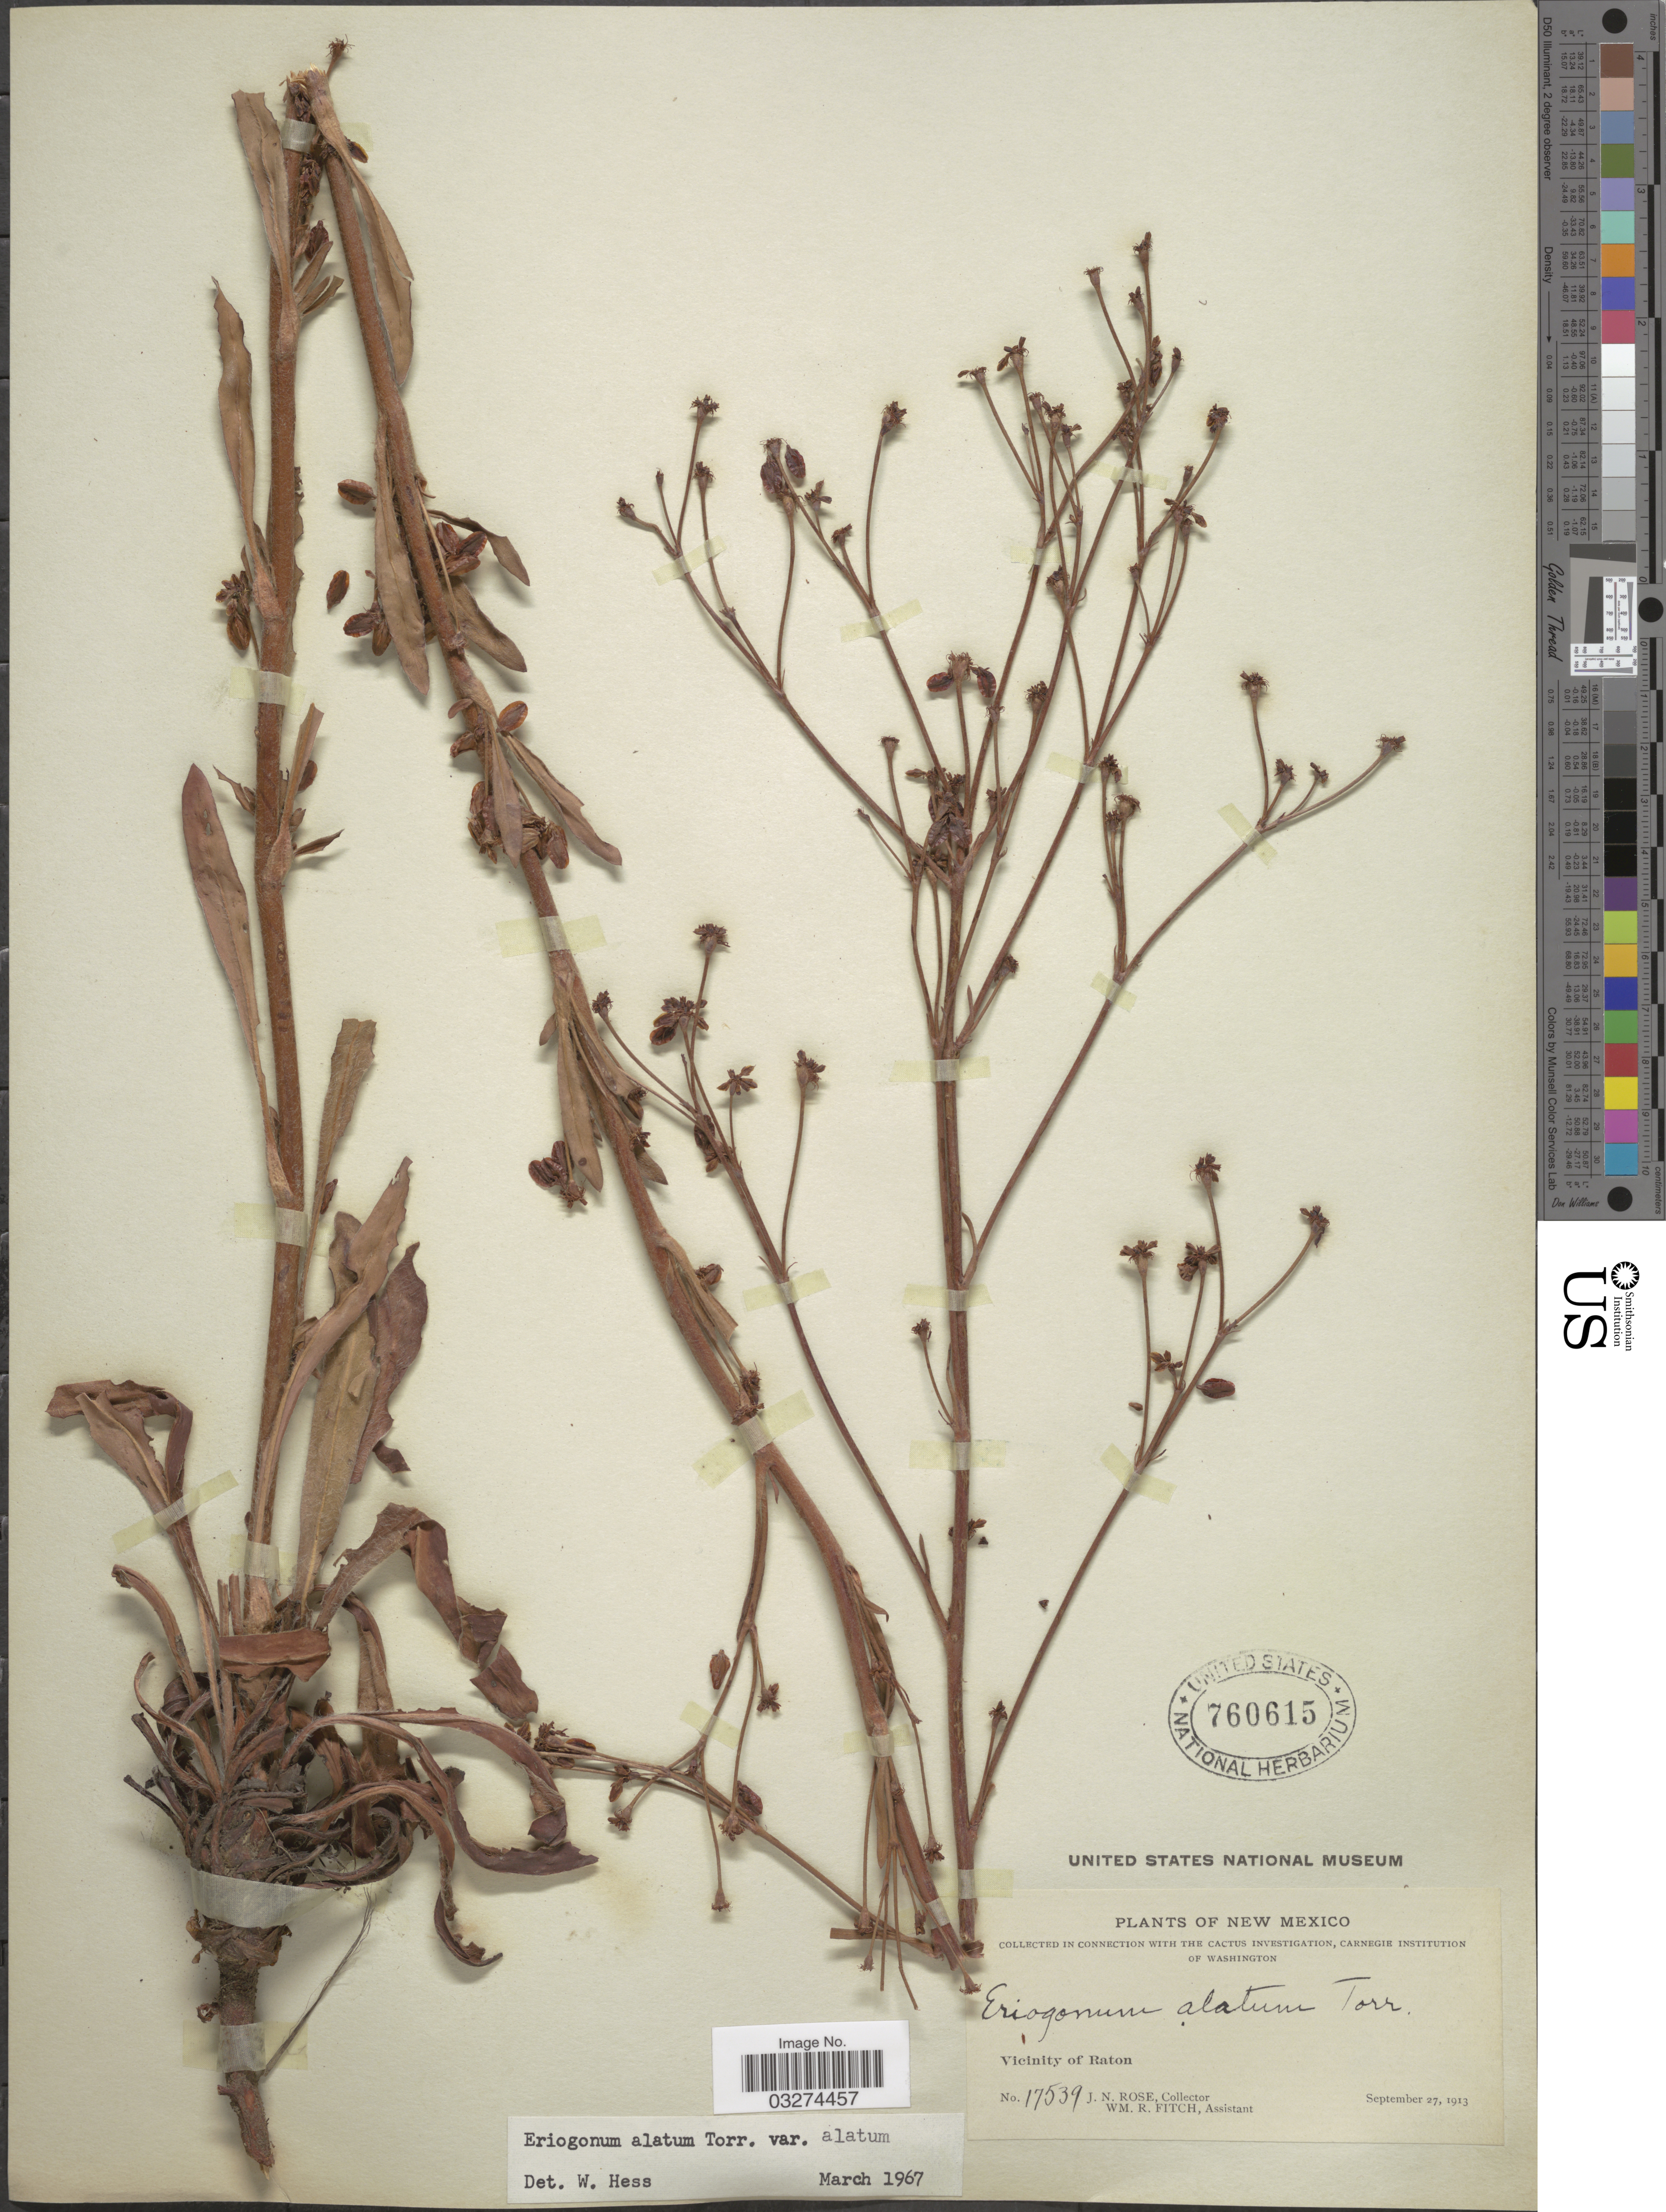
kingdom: Plantae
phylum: Tracheophyta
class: Magnoliopsida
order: Caryophyllales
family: Polygonaceae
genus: Eriogonum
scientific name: Eriogonum alatum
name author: Torr.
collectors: J. N. Rose & W. R. Fitch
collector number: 17539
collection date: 1913-09-27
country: United States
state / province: New Mexico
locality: Vicinity of Raton.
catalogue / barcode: US 760615